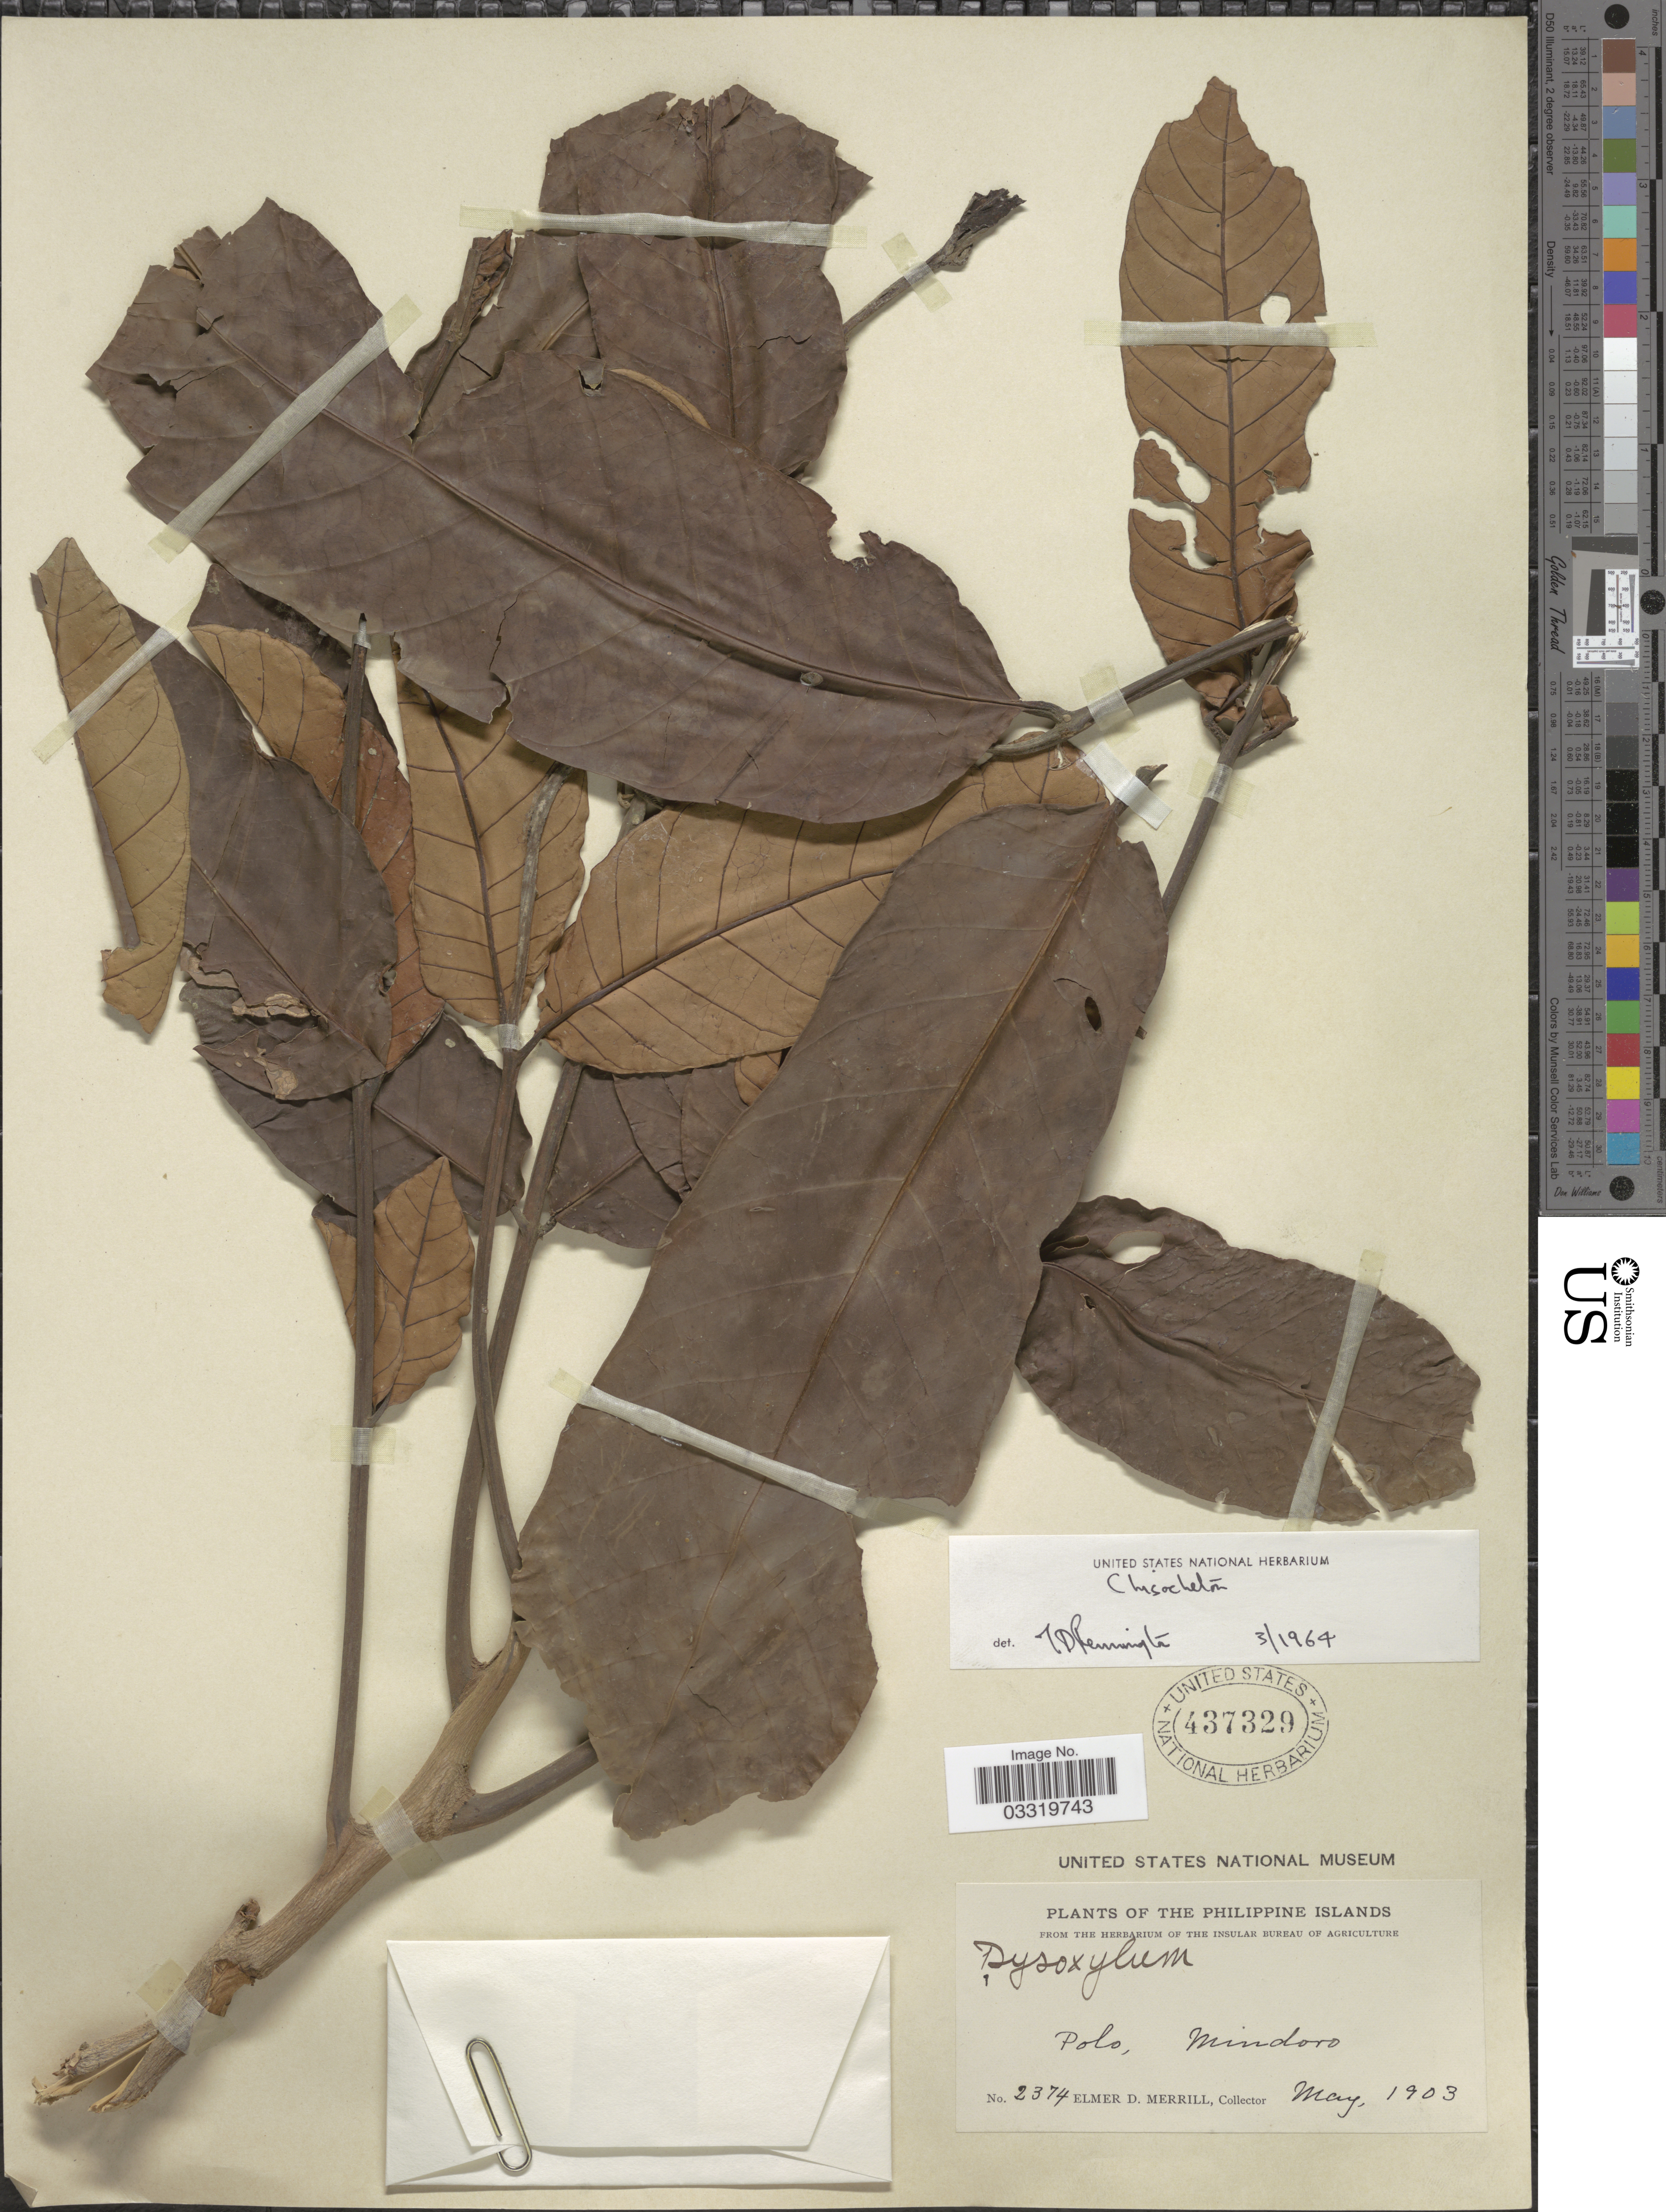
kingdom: Plantae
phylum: Tracheophyta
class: Magnoliopsida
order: Sapindales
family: Meliaceae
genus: Chisocheton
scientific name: Chisocheton sp.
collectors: E. D. Merrill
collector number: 2374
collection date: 1903-05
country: Philippines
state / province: Mimaropa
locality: The Philippine Islands. Polo, Mindanao.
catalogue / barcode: US 437329